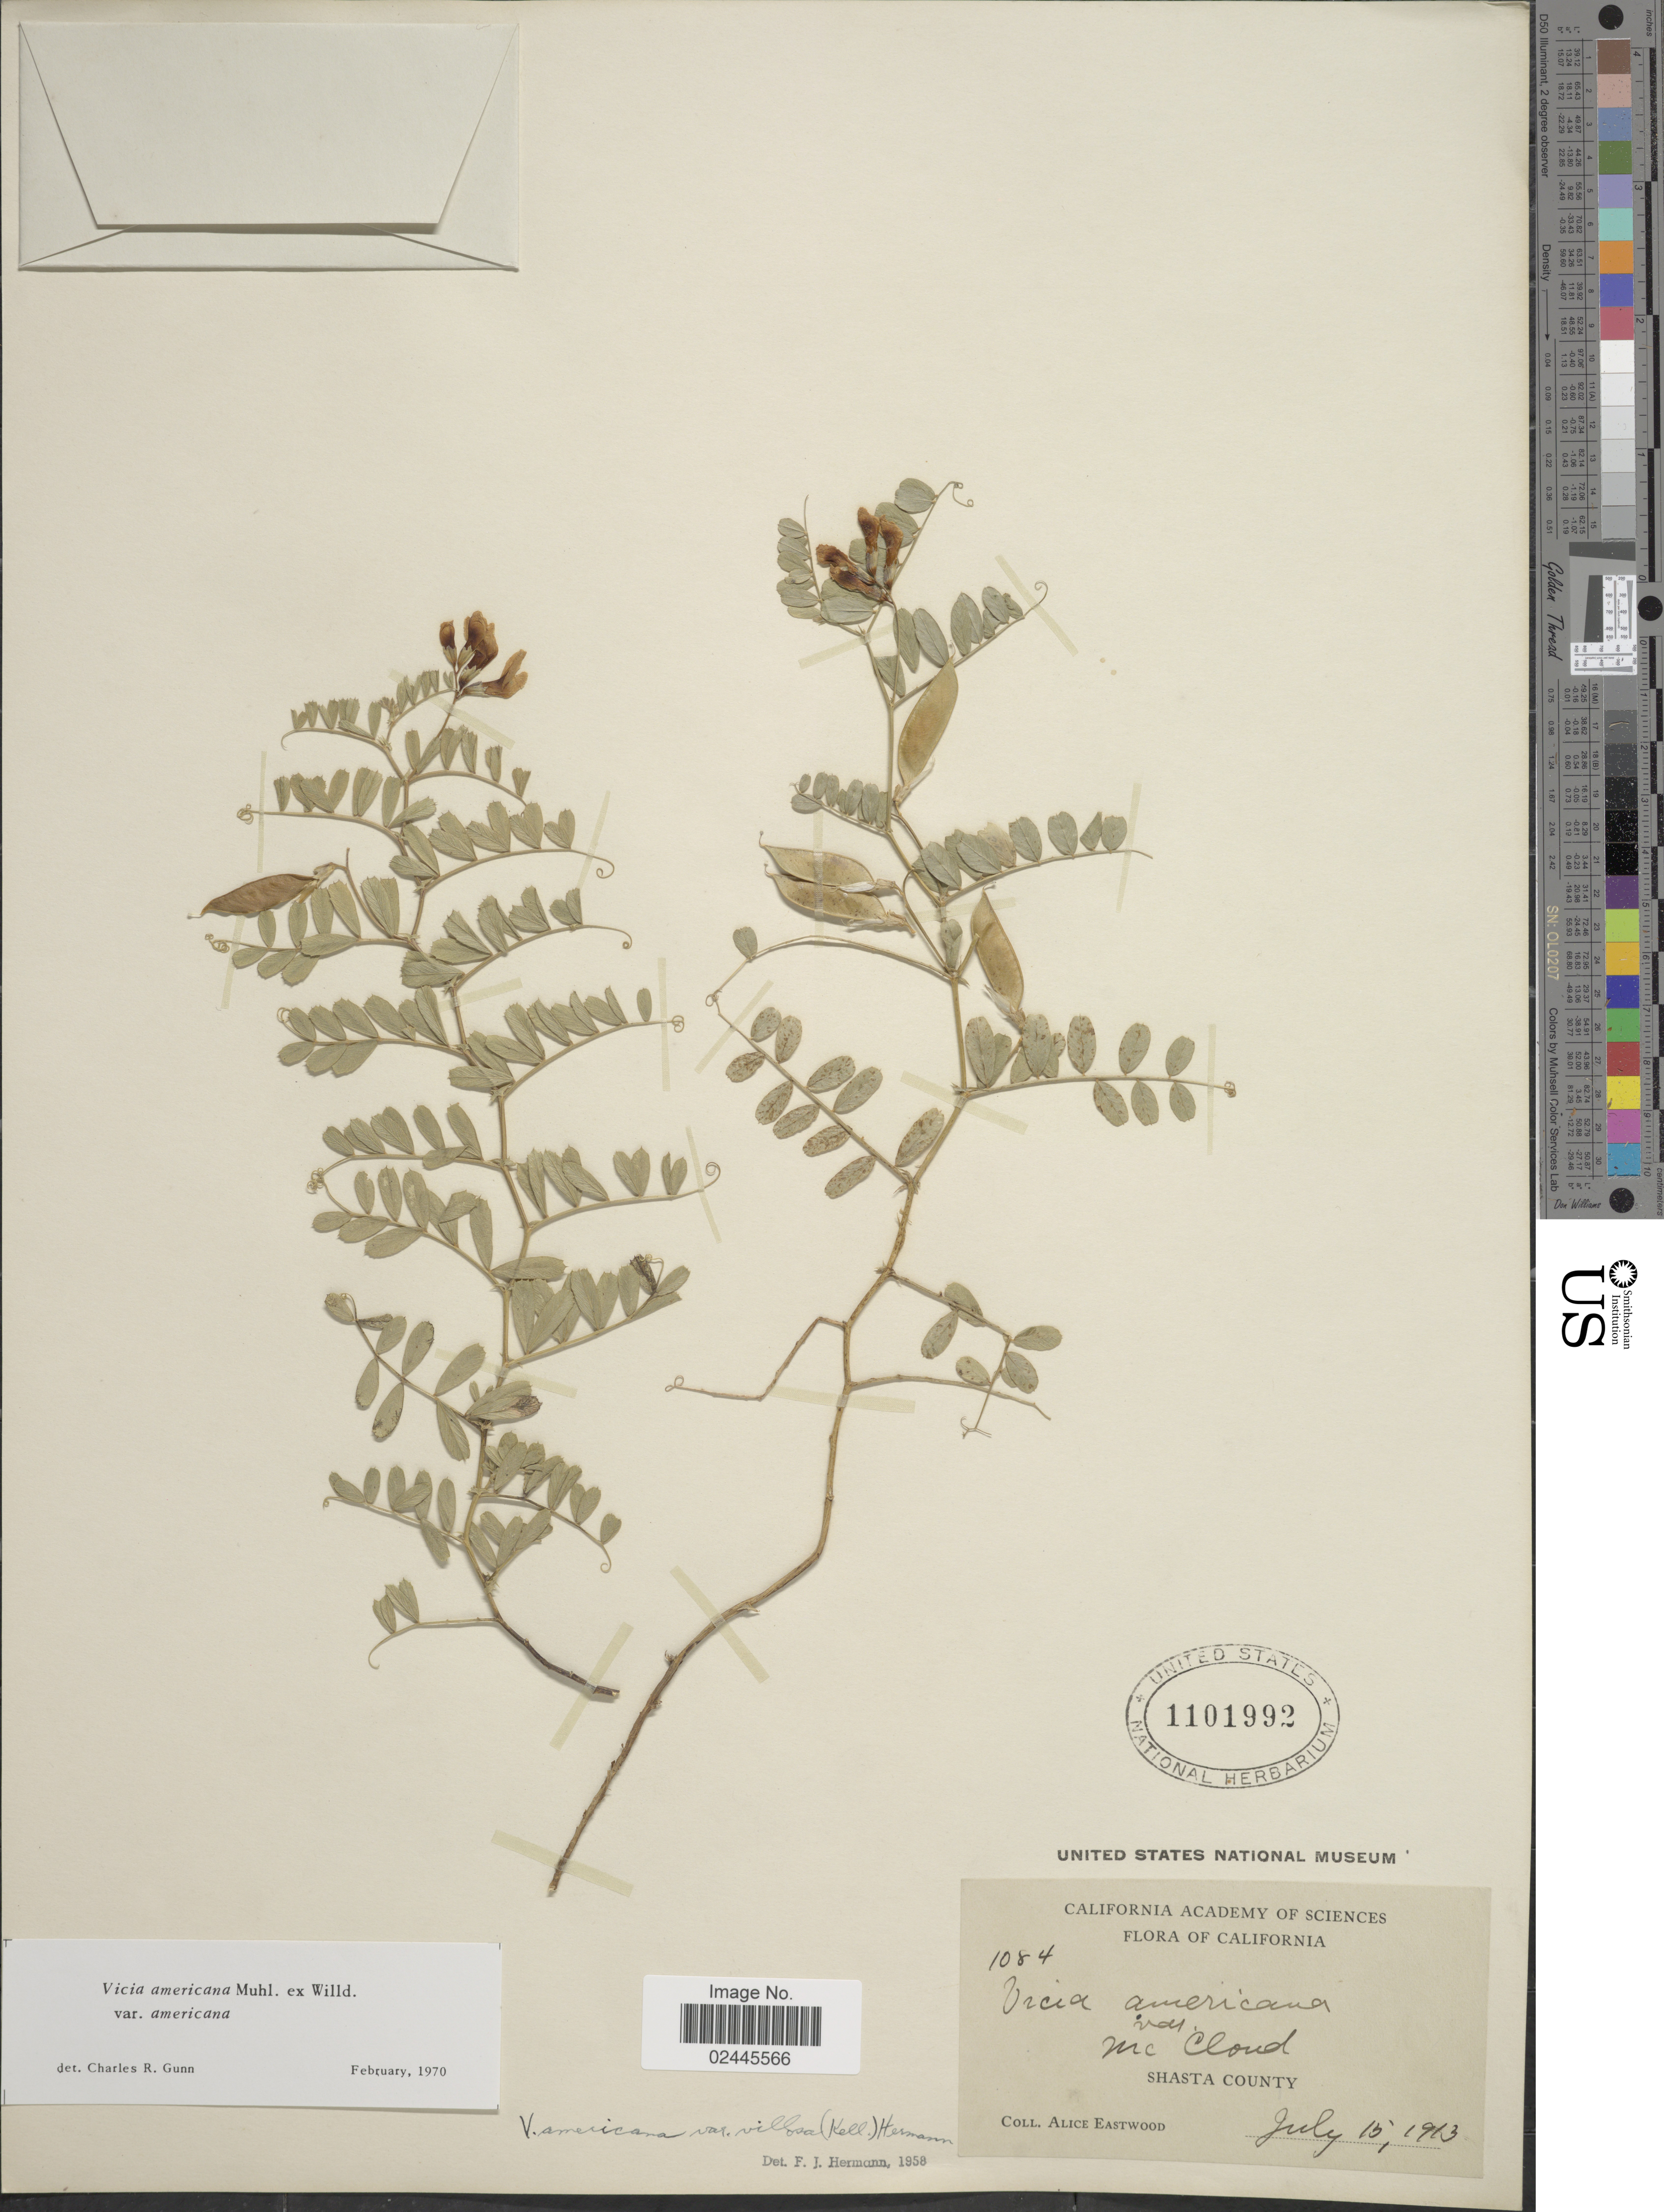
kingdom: Plantae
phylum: Tracheophyta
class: Magnoliopsida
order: Fabales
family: Fabaceae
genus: Vicia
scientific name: Vicia americana var. americana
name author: Muhl. ex Willd.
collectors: A. Eastwood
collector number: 1084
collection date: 1913-07-15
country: United States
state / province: California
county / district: Shasta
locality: Mc Cloud, Shasta County.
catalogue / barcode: US 1101992